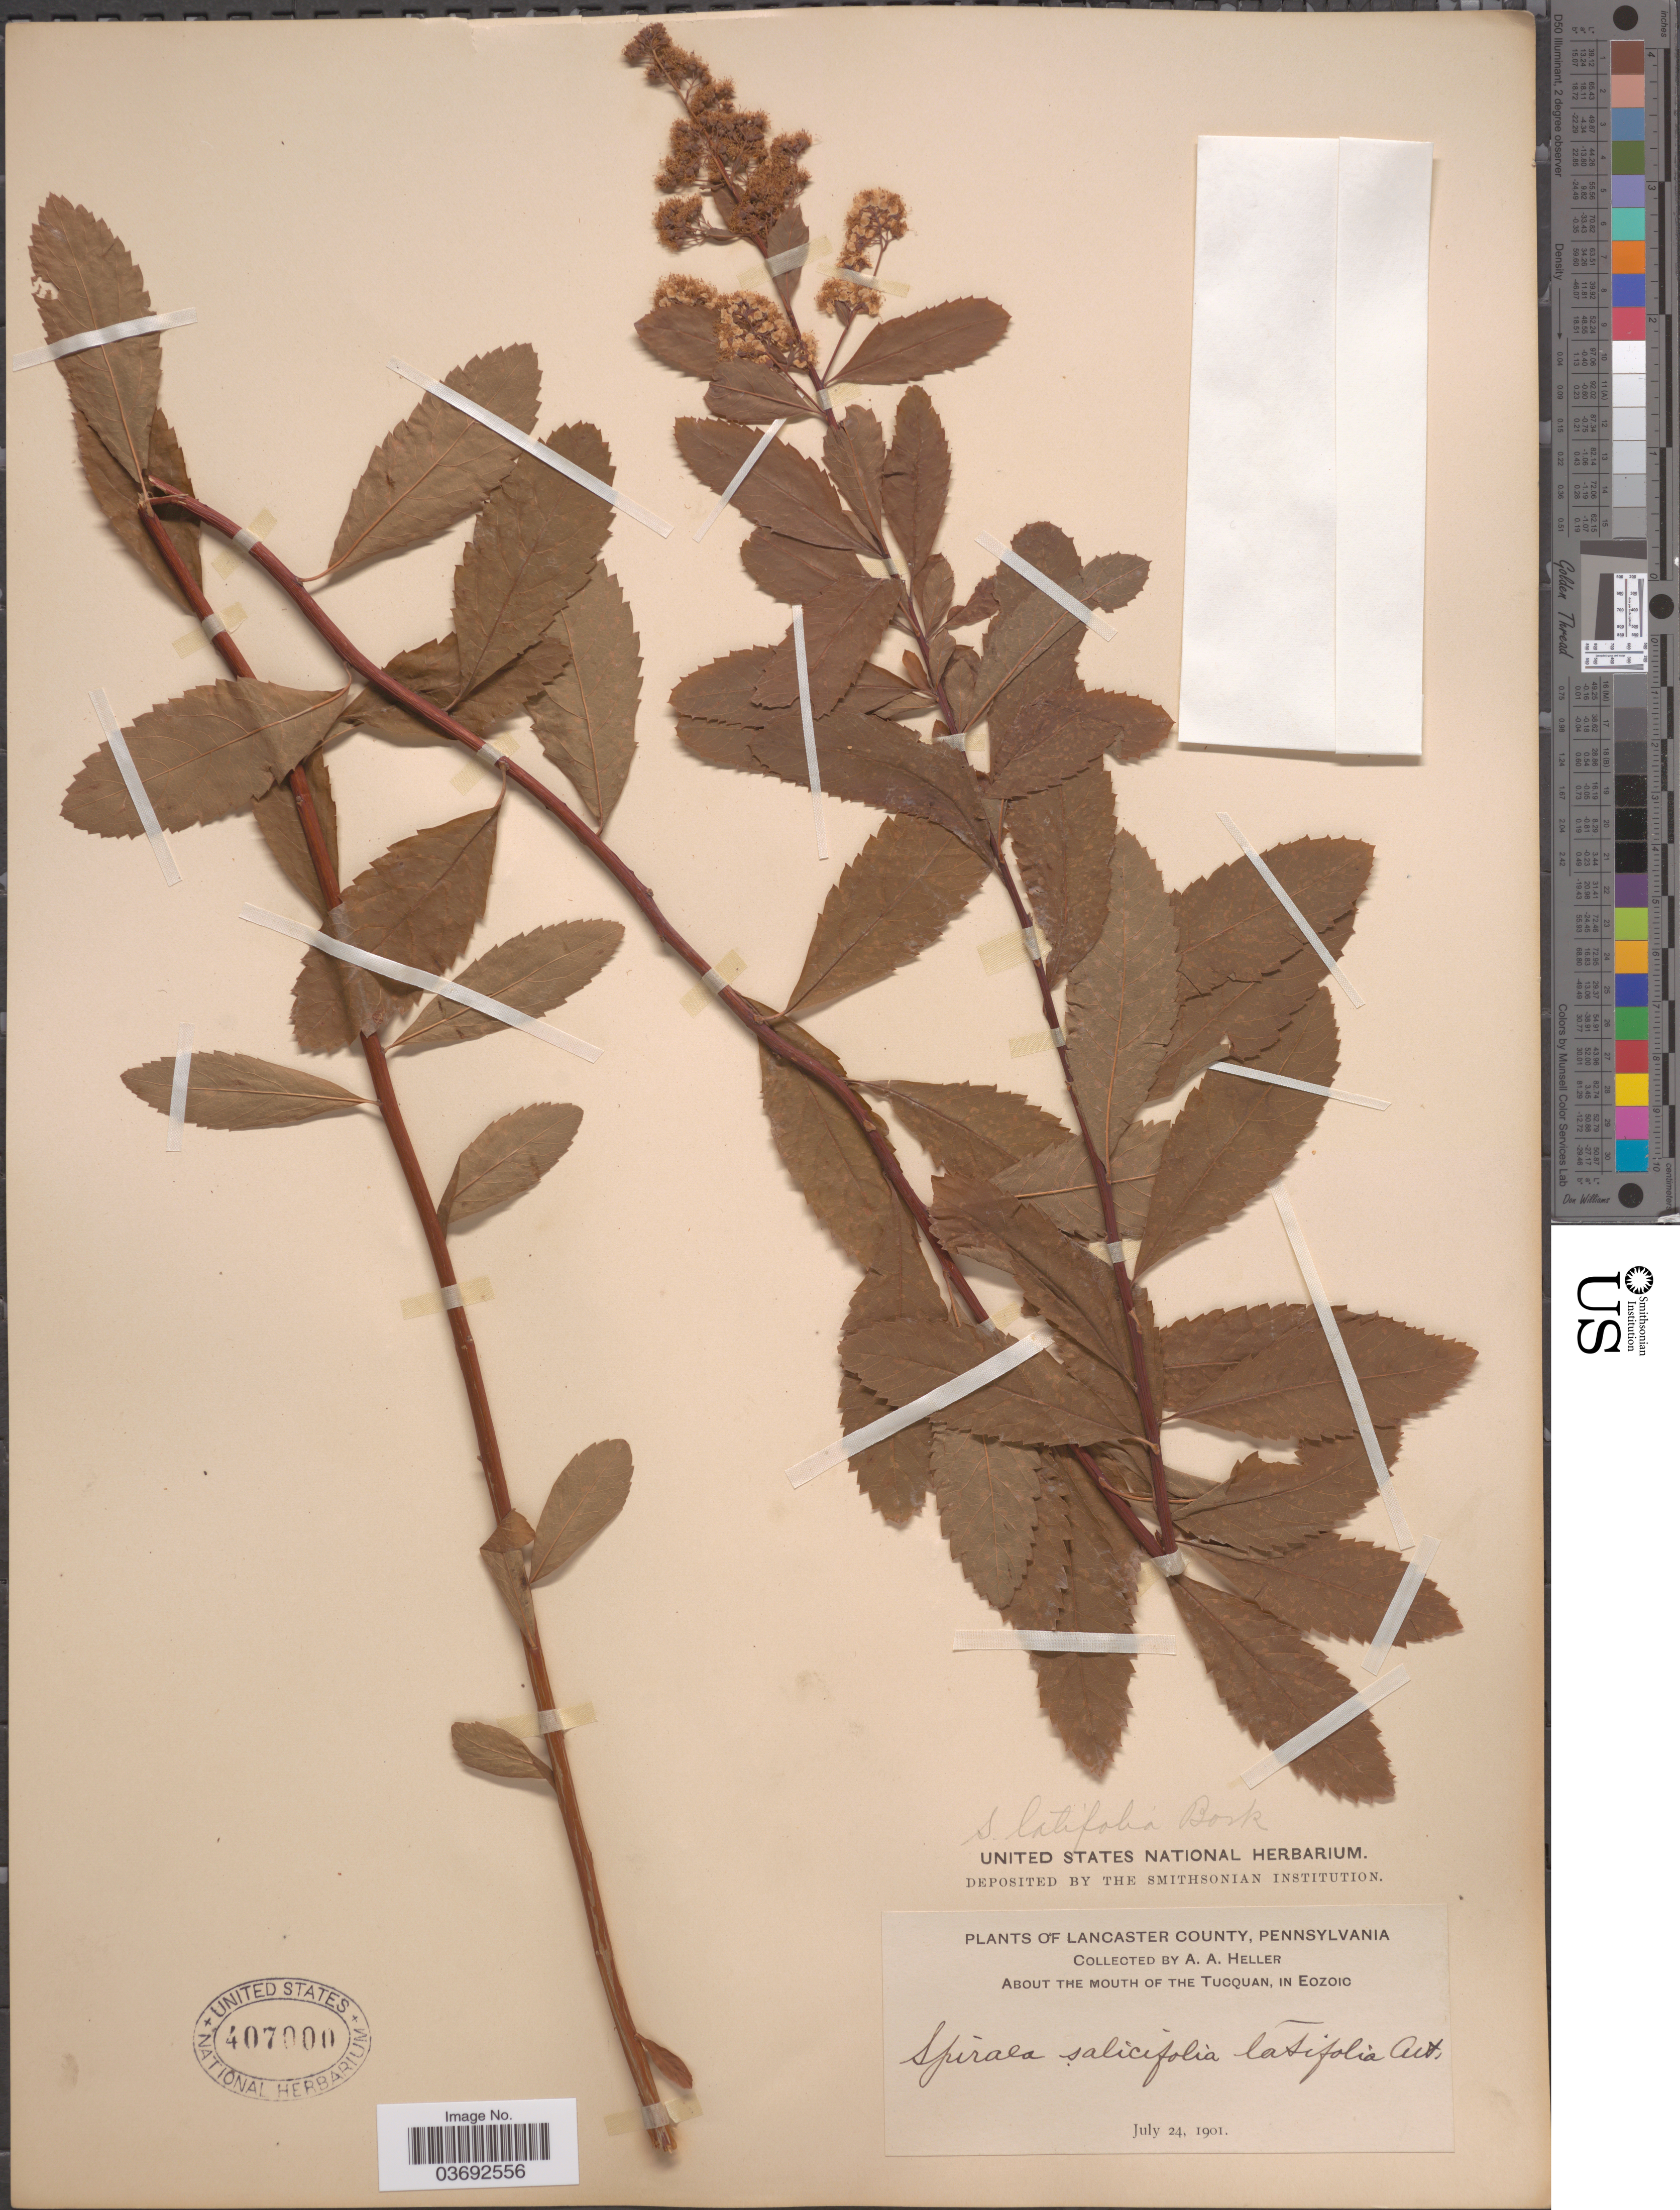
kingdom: Plantae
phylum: Tracheophyta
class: Magnoliopsida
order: Rosales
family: Rosaceae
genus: Spiraea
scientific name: Spiraea latifolia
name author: Borkh.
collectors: A. A. Heller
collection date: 1901-07-24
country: United States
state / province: Pennsylvania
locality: Lancaster County. About the mouth of the Tucquan, in Eozoic.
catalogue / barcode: US 407000